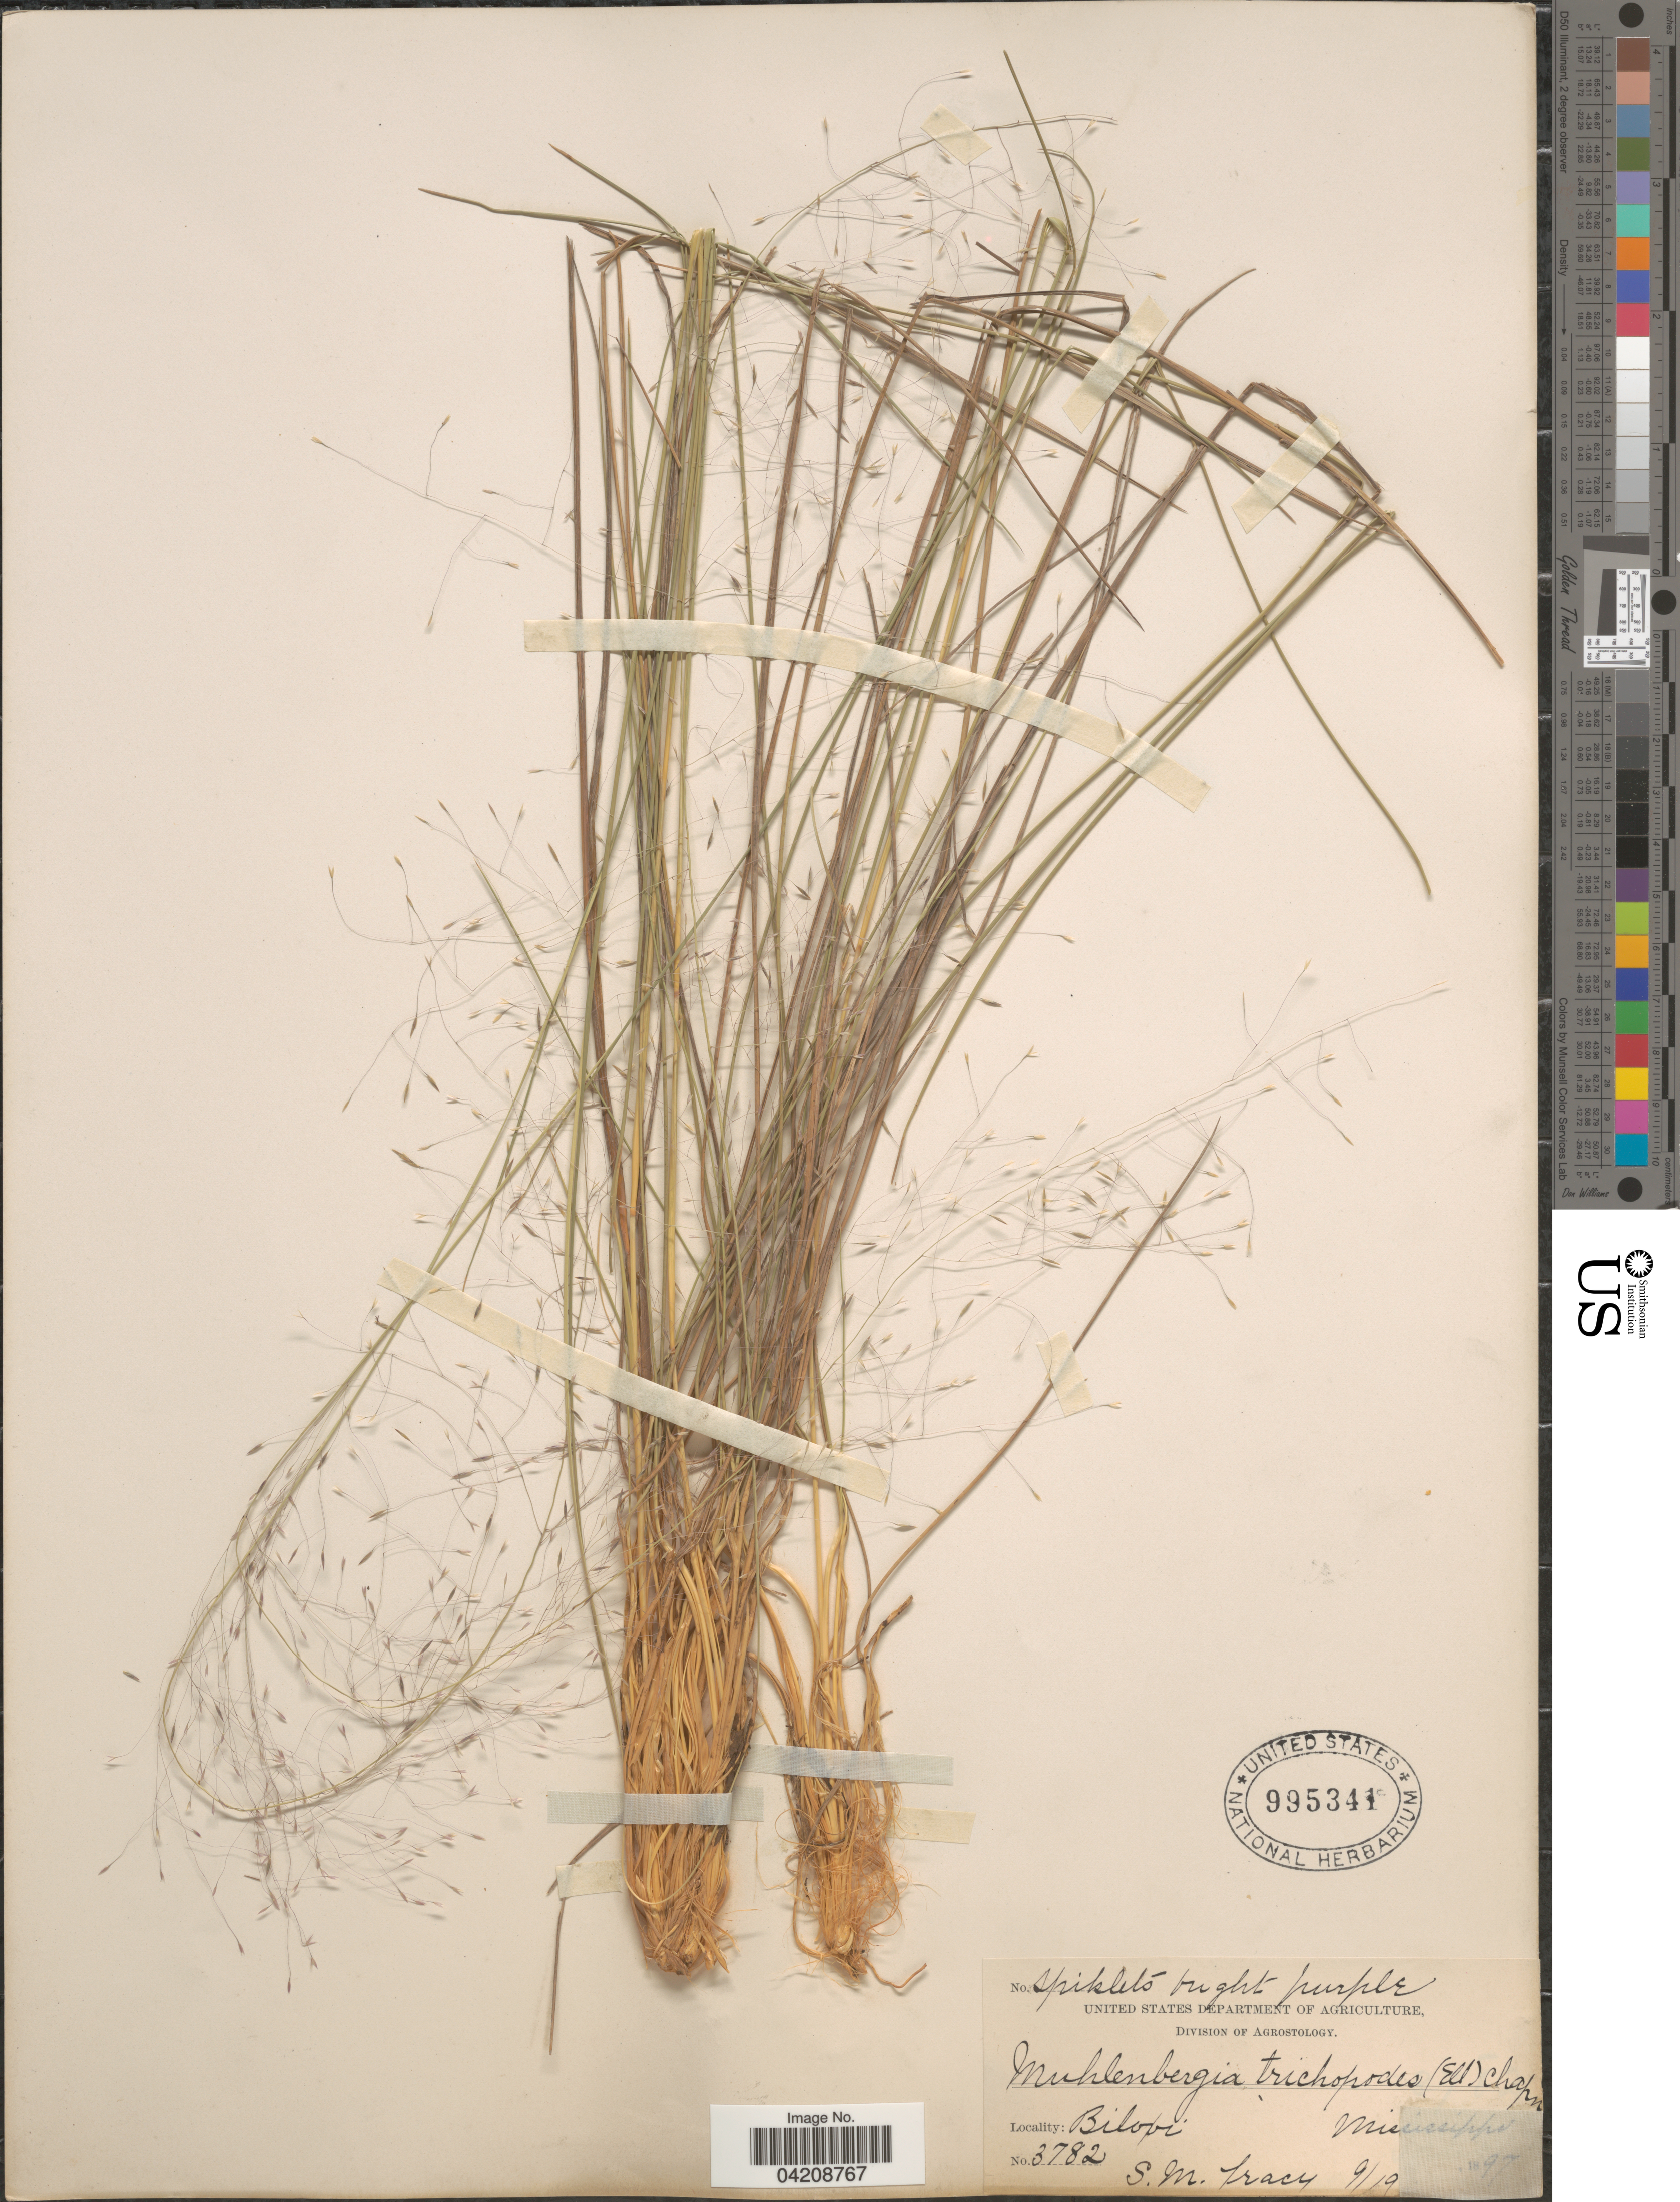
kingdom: Plantae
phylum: Tracheophyta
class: Liliopsida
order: Poales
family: Poaceae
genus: Muhlenbergia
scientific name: Muhlenbergia expansa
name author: Trin.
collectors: S. M. Tracy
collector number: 3782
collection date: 1897-09-19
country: United States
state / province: Mississippi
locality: Biloxi.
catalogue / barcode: US 995341